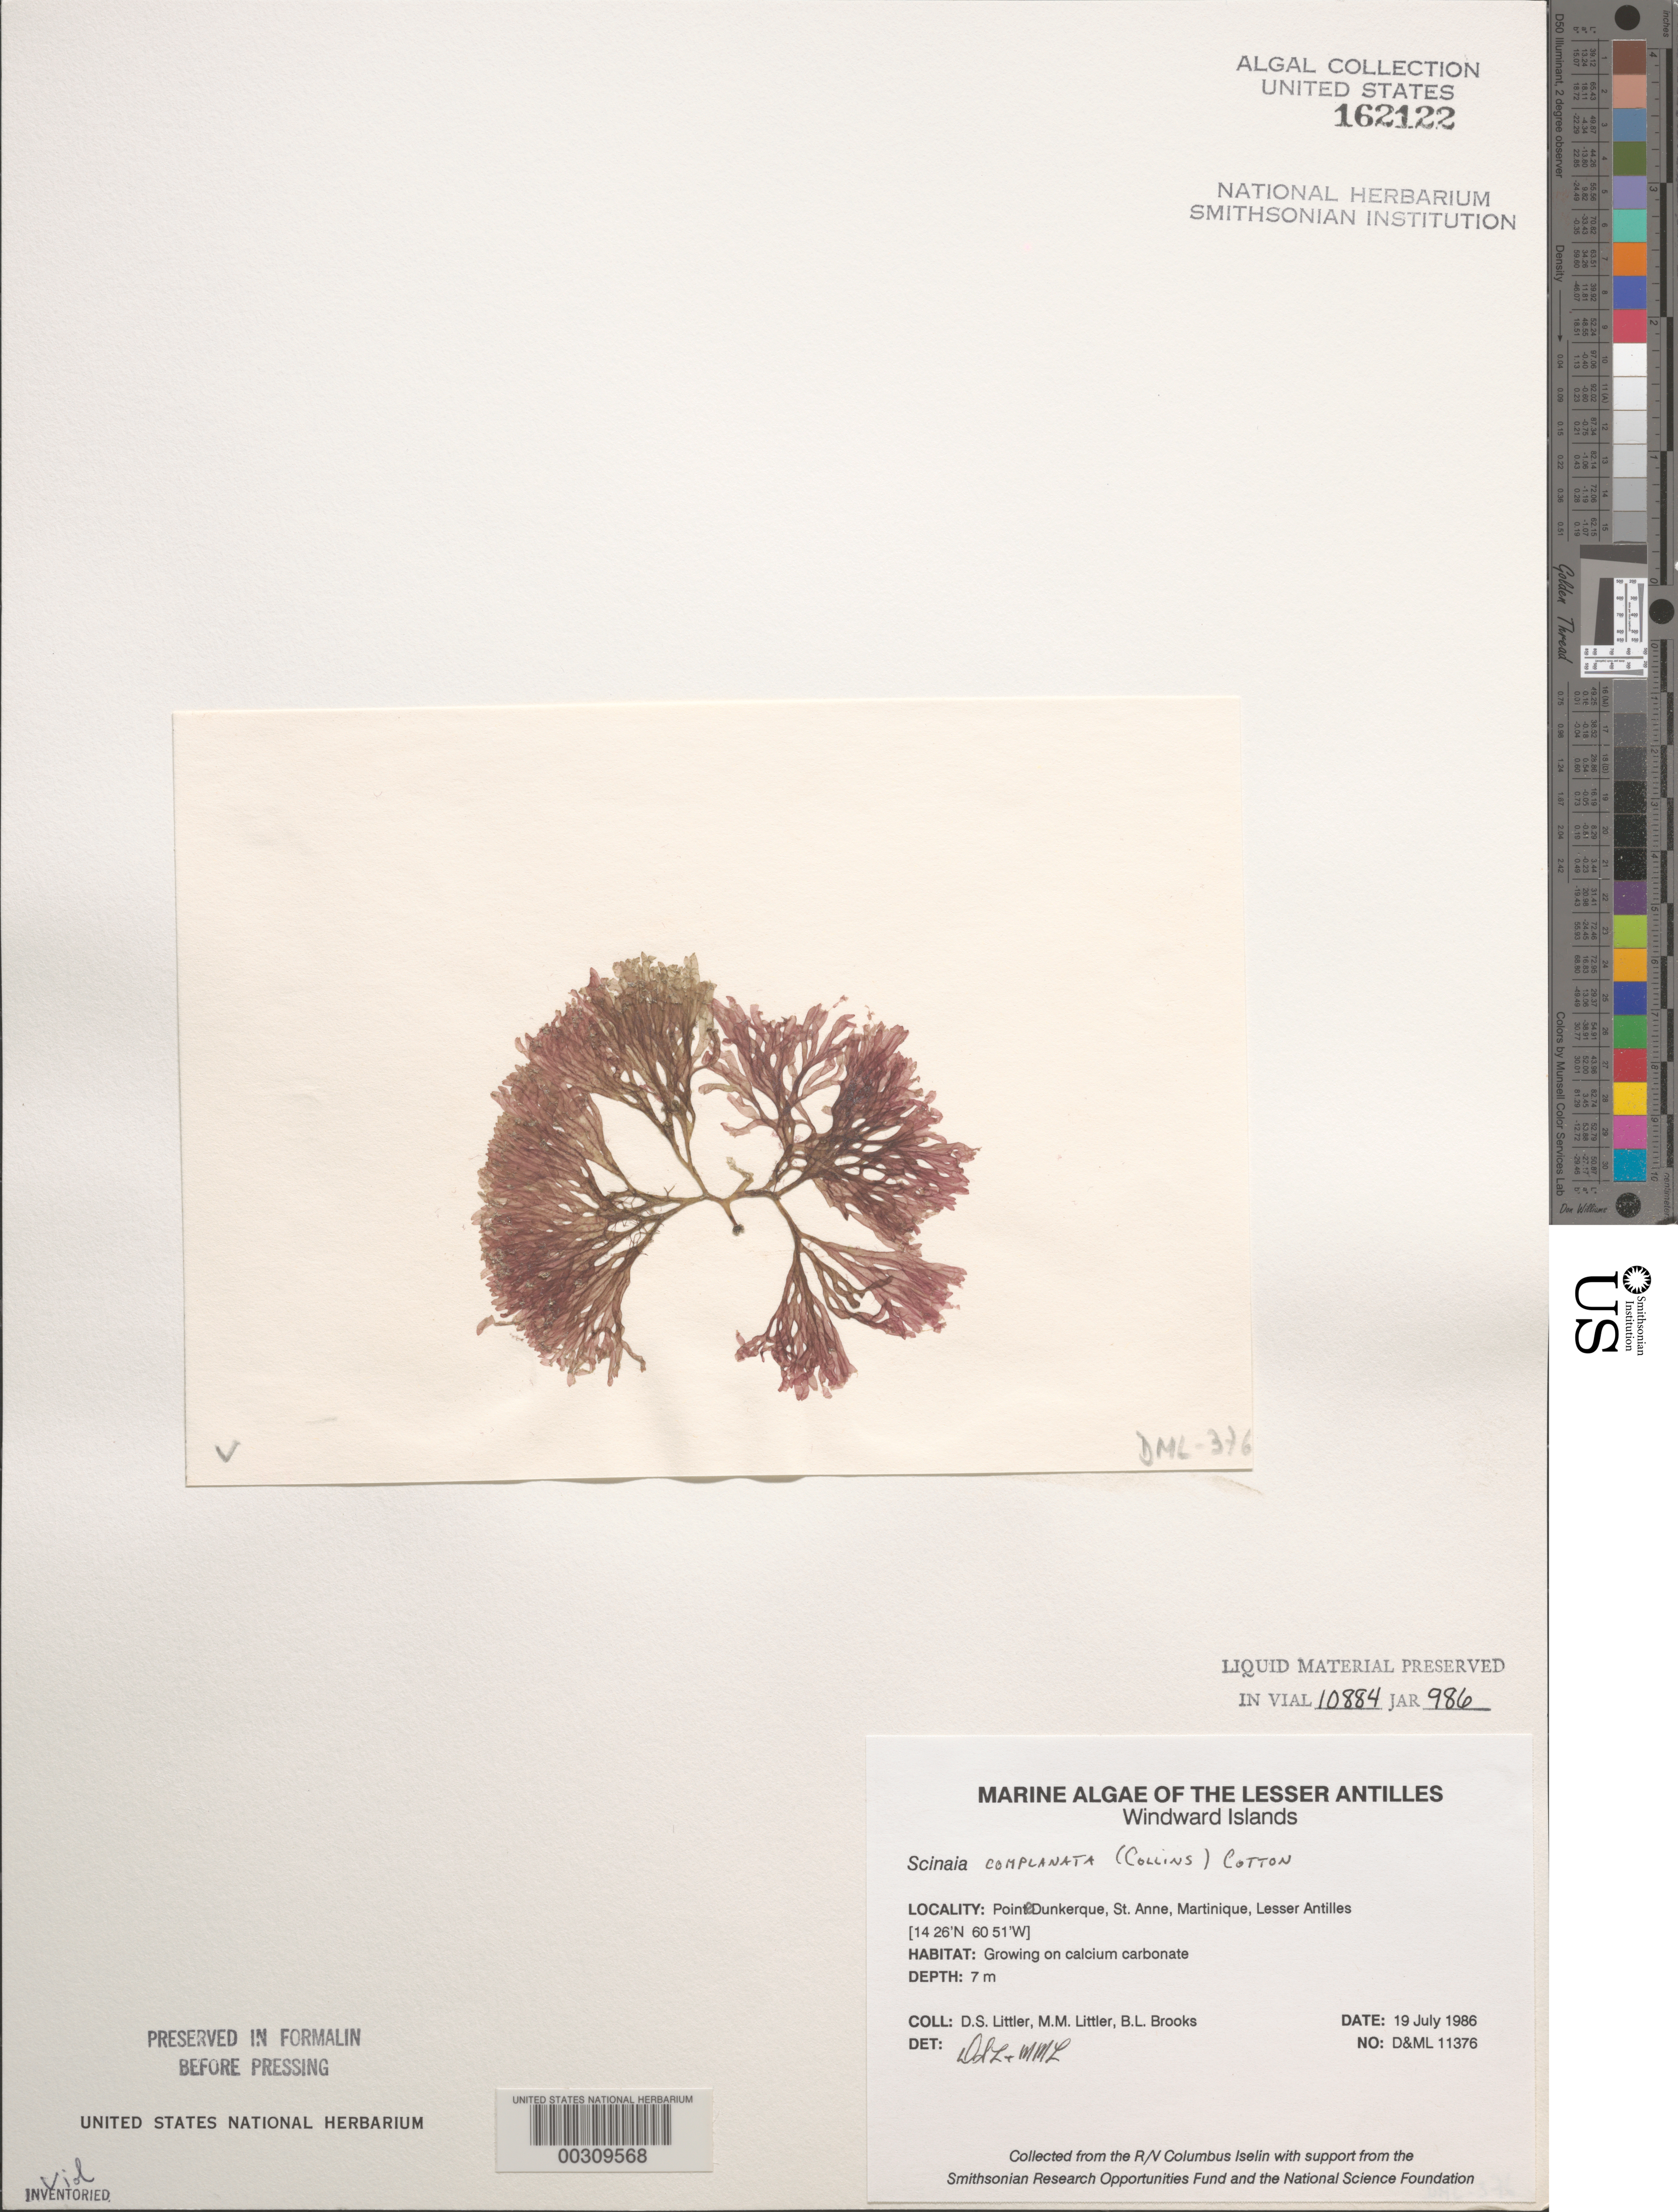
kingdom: Plantae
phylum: Rhodophyta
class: Florideophyceae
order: Nemaliales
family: Scinaiaceae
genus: Scinaia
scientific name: Scinaia complanata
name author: (Collins in Collins et al.) Cotton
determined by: Littler, D. S.; Littler, M. M.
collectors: D. S. Littler, M. M. Littler & B. Brooks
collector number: D&ML 11376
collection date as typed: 19 Jul 1986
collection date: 1986-07-19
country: Martinique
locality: Pointe Dunkerque, St. Anne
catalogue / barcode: US 162122